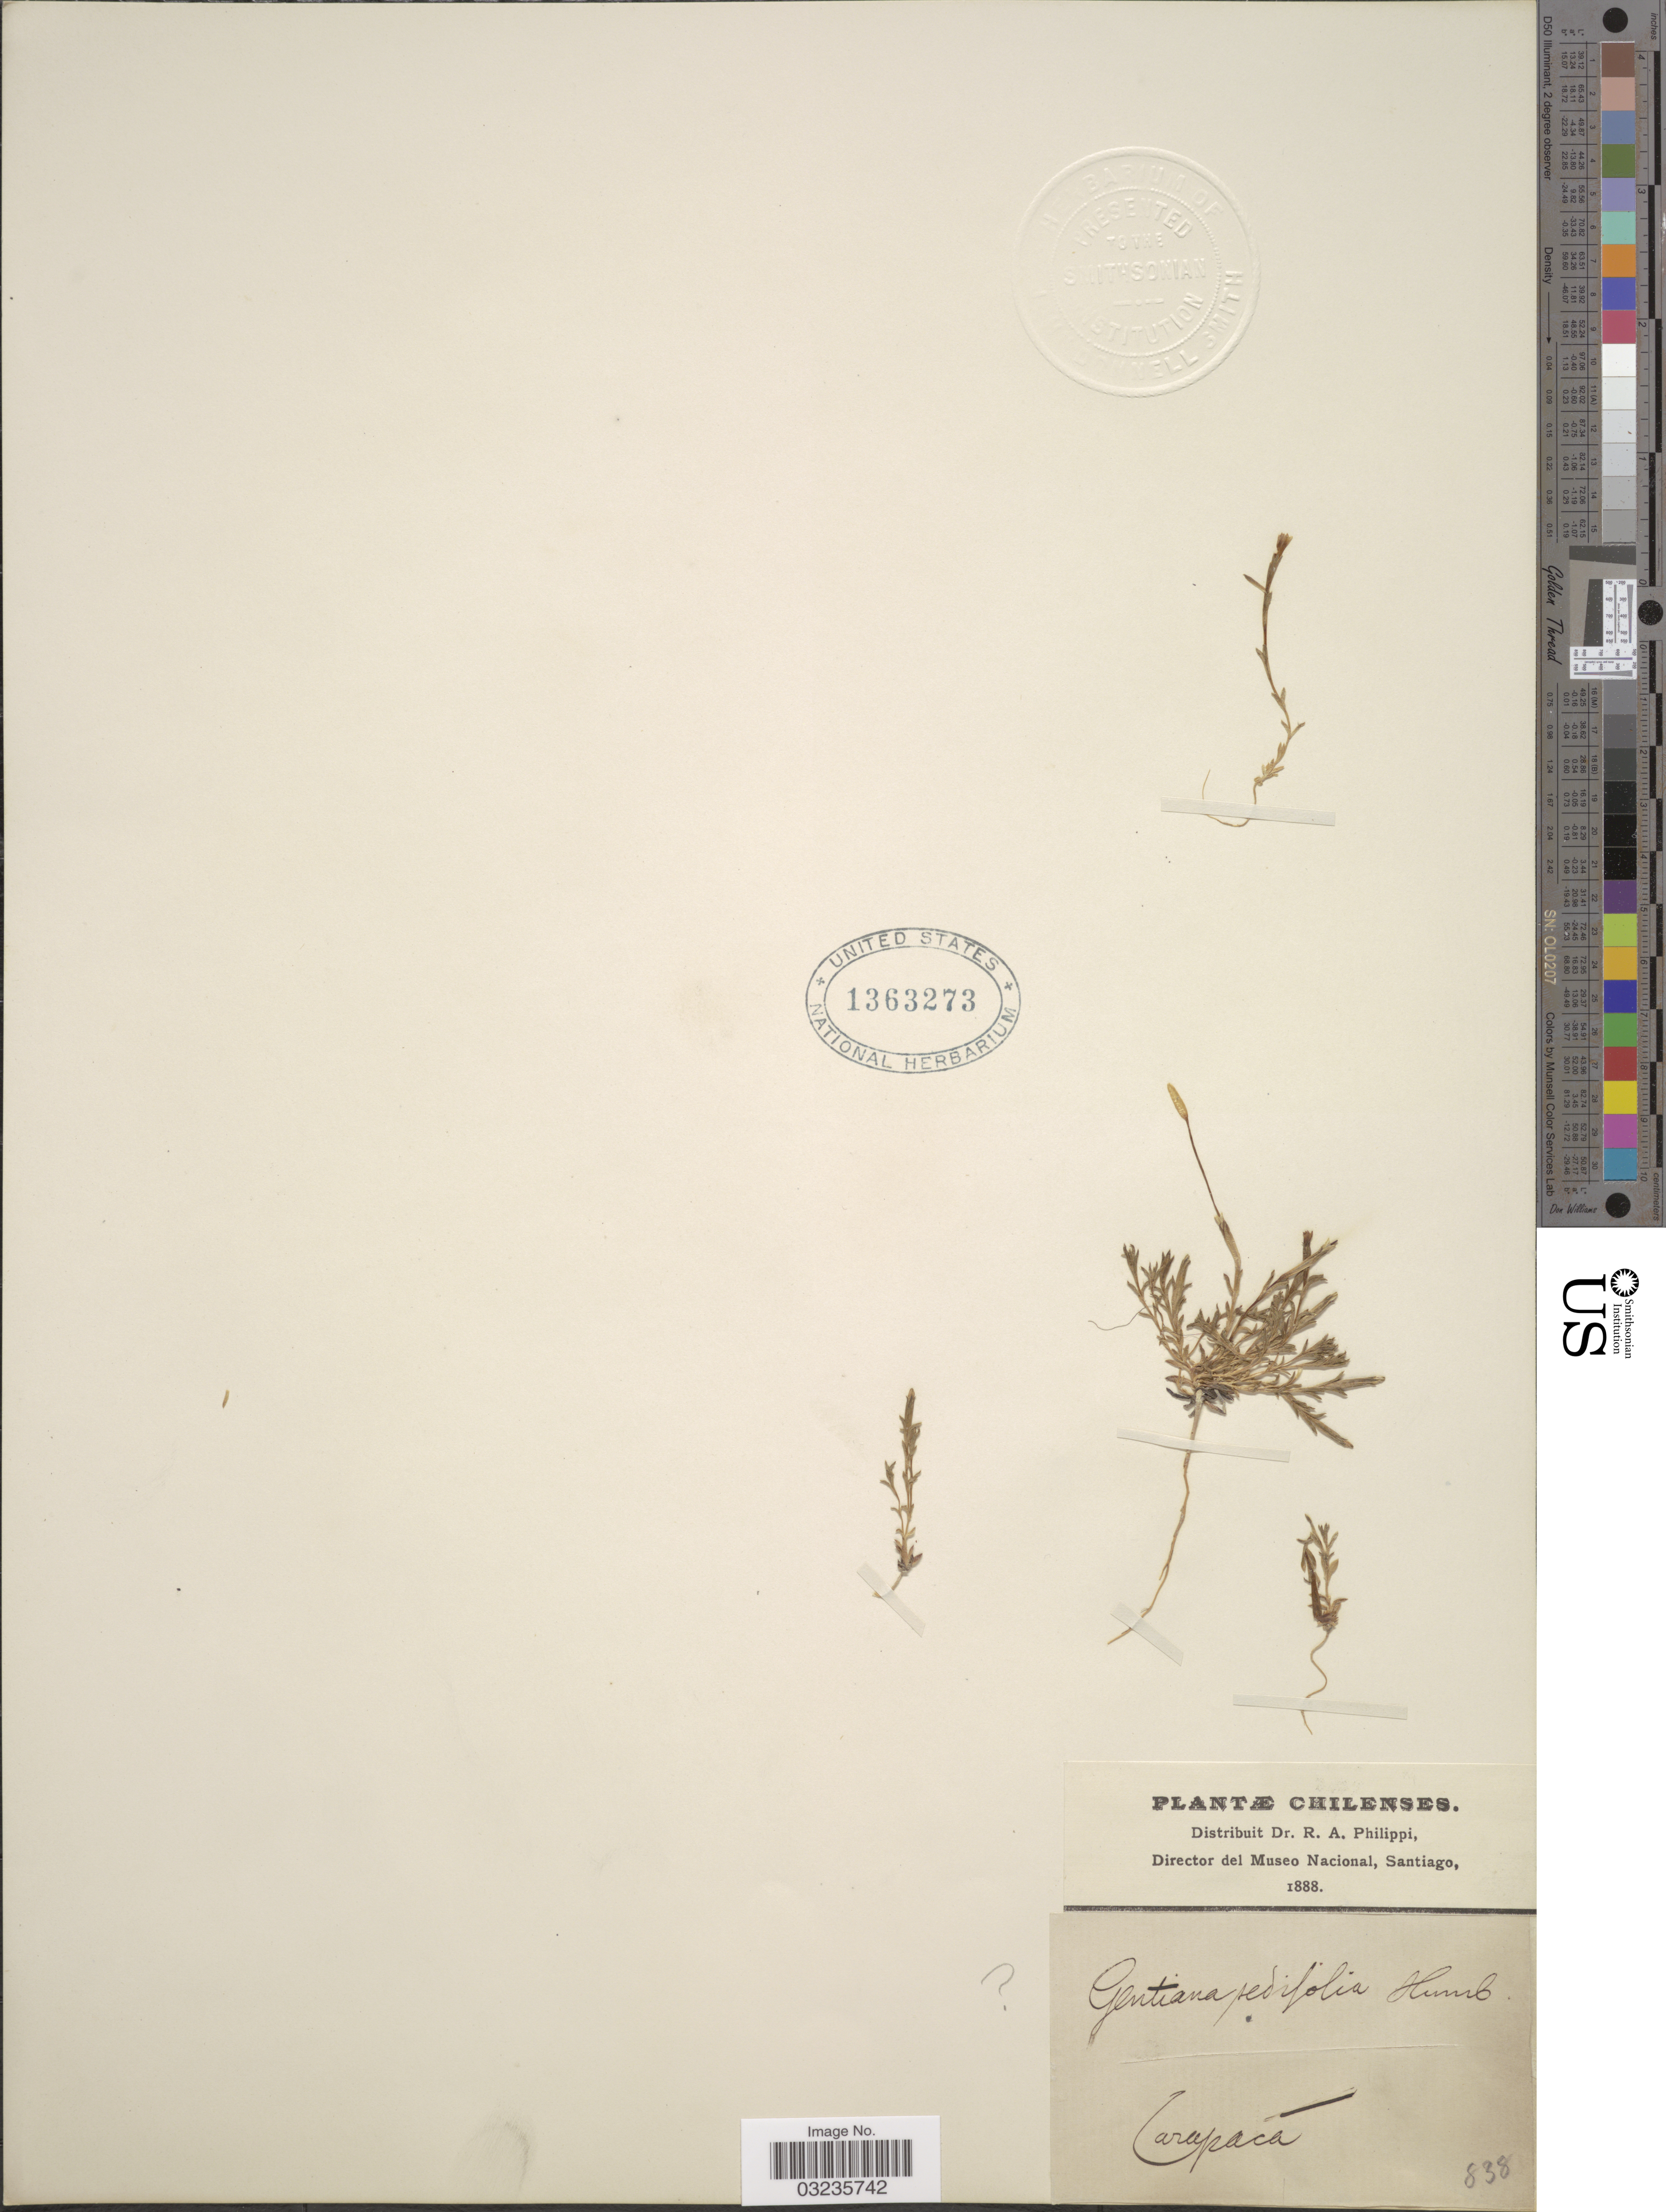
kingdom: Plantae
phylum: Tracheophyta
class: Magnoliopsida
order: Gentianales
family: Gentianaceae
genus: Gentiana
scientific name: Gentiana sedifolia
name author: Kunth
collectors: ex. herb. R.A. Philippi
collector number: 838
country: Chile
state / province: Tarapacá (I)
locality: Tarapacá.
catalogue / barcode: US 1363273